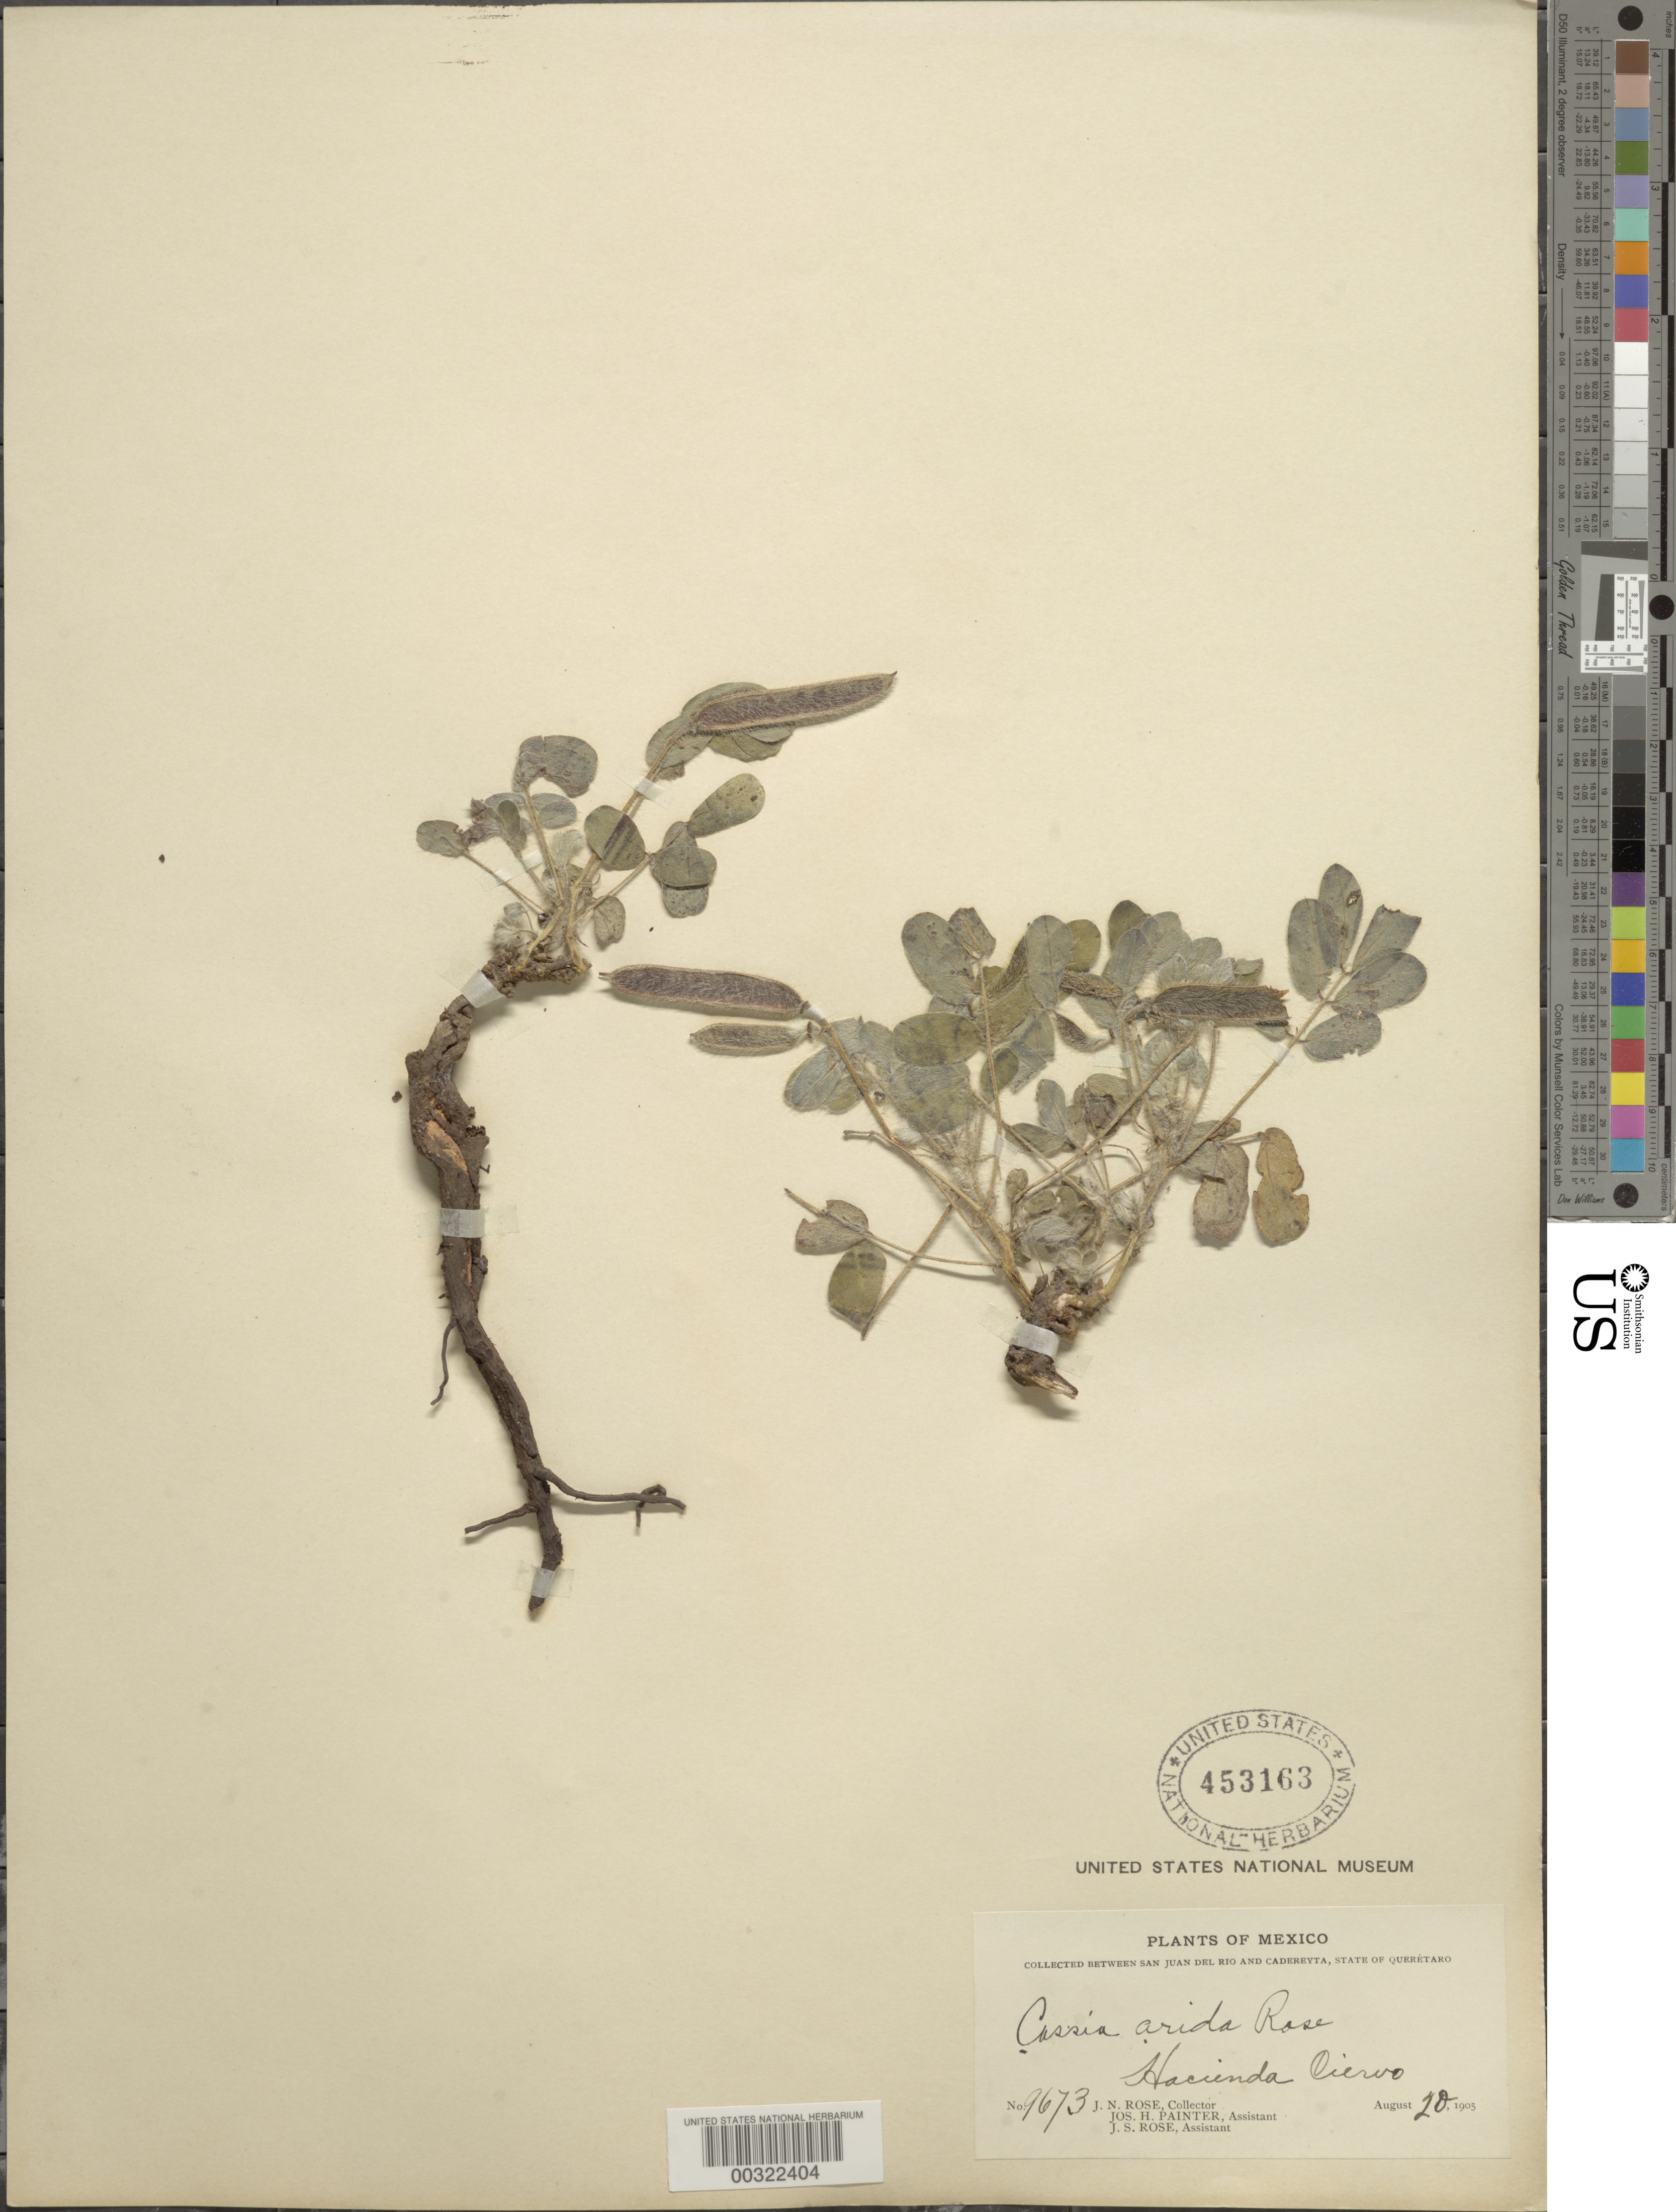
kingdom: Plantae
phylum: Tracheophyta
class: Magnoliopsida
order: Fabales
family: Fabaceae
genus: Senna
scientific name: Senna arida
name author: (Rose) H.S. Irwin & Barneby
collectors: J. N. Rose, J. H. Painter & J. S. Rose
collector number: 9673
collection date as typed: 20 Aug 1905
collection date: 1905-08-20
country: Mexico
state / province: Querétaro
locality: Hacienda Ciervo, between San Juan del Rio and Cadereyta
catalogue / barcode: US 453163